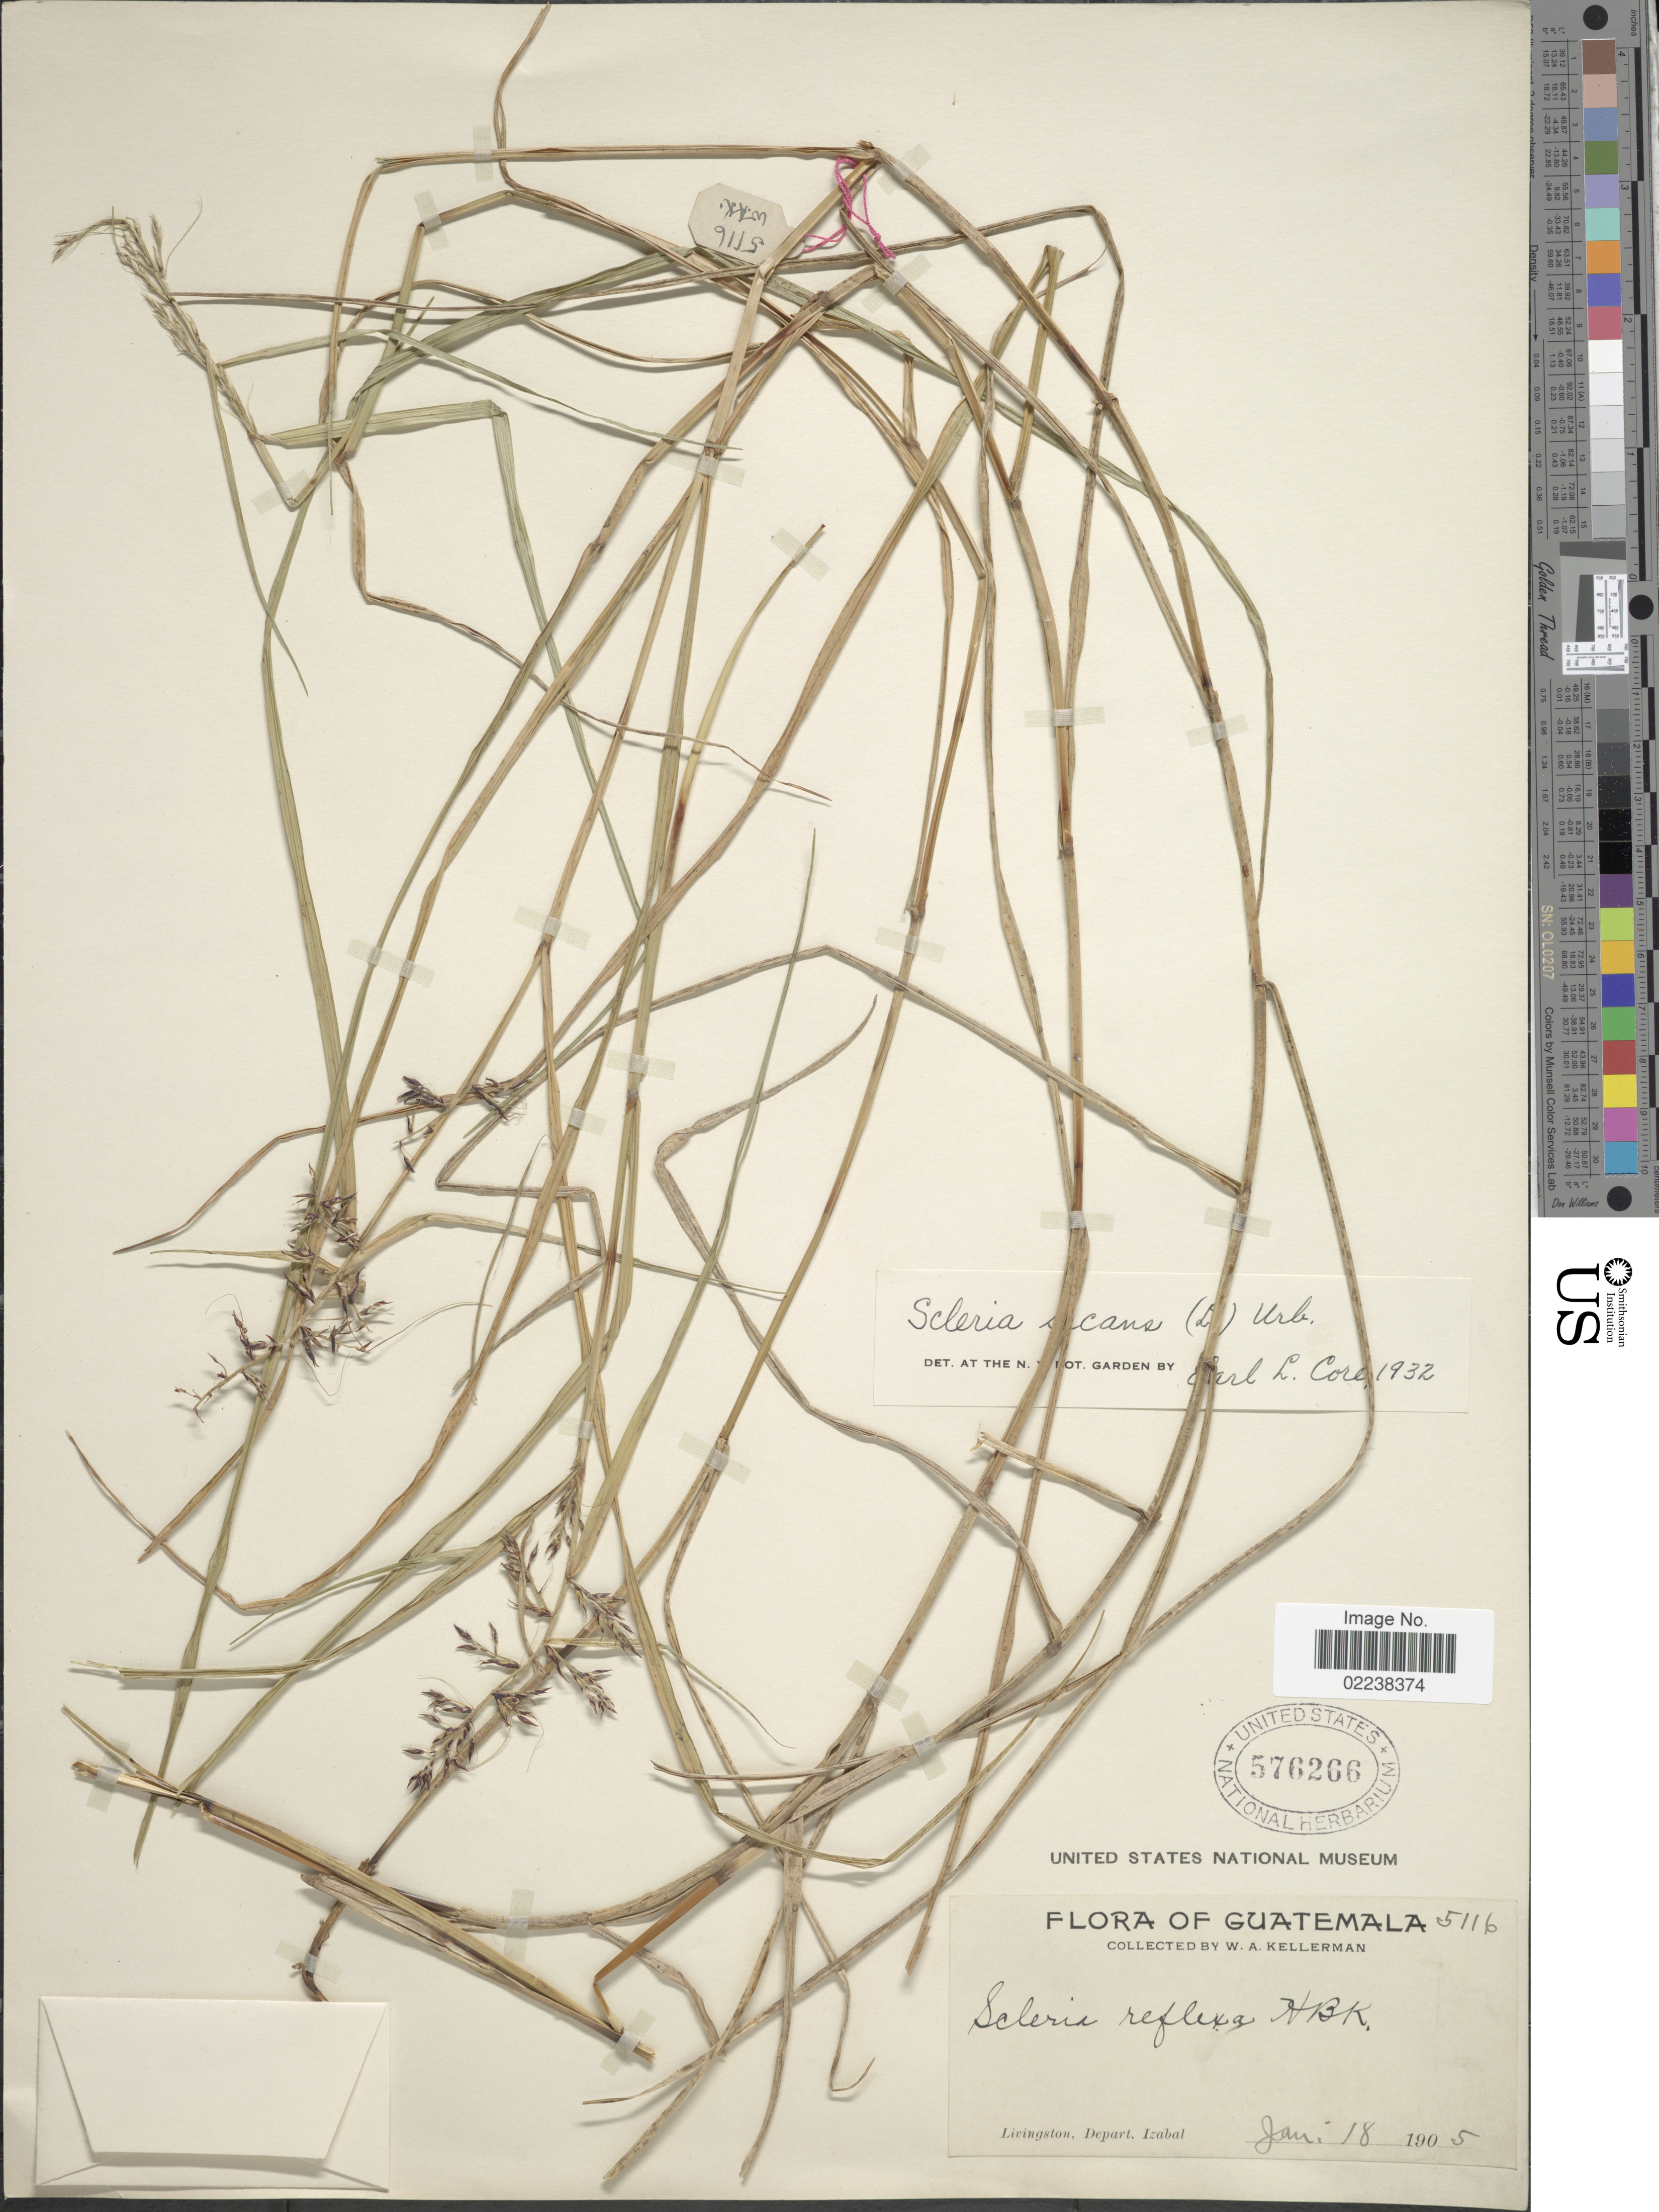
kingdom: Plantae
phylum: Tracheophyta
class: Liliopsida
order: Poales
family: Cyperaceae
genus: Scleria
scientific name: Scleria secans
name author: (L.) Urb.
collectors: W. Kellerman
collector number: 5116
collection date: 1905-01-18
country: Guatemala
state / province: Izabal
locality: Livingston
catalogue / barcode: US 576266